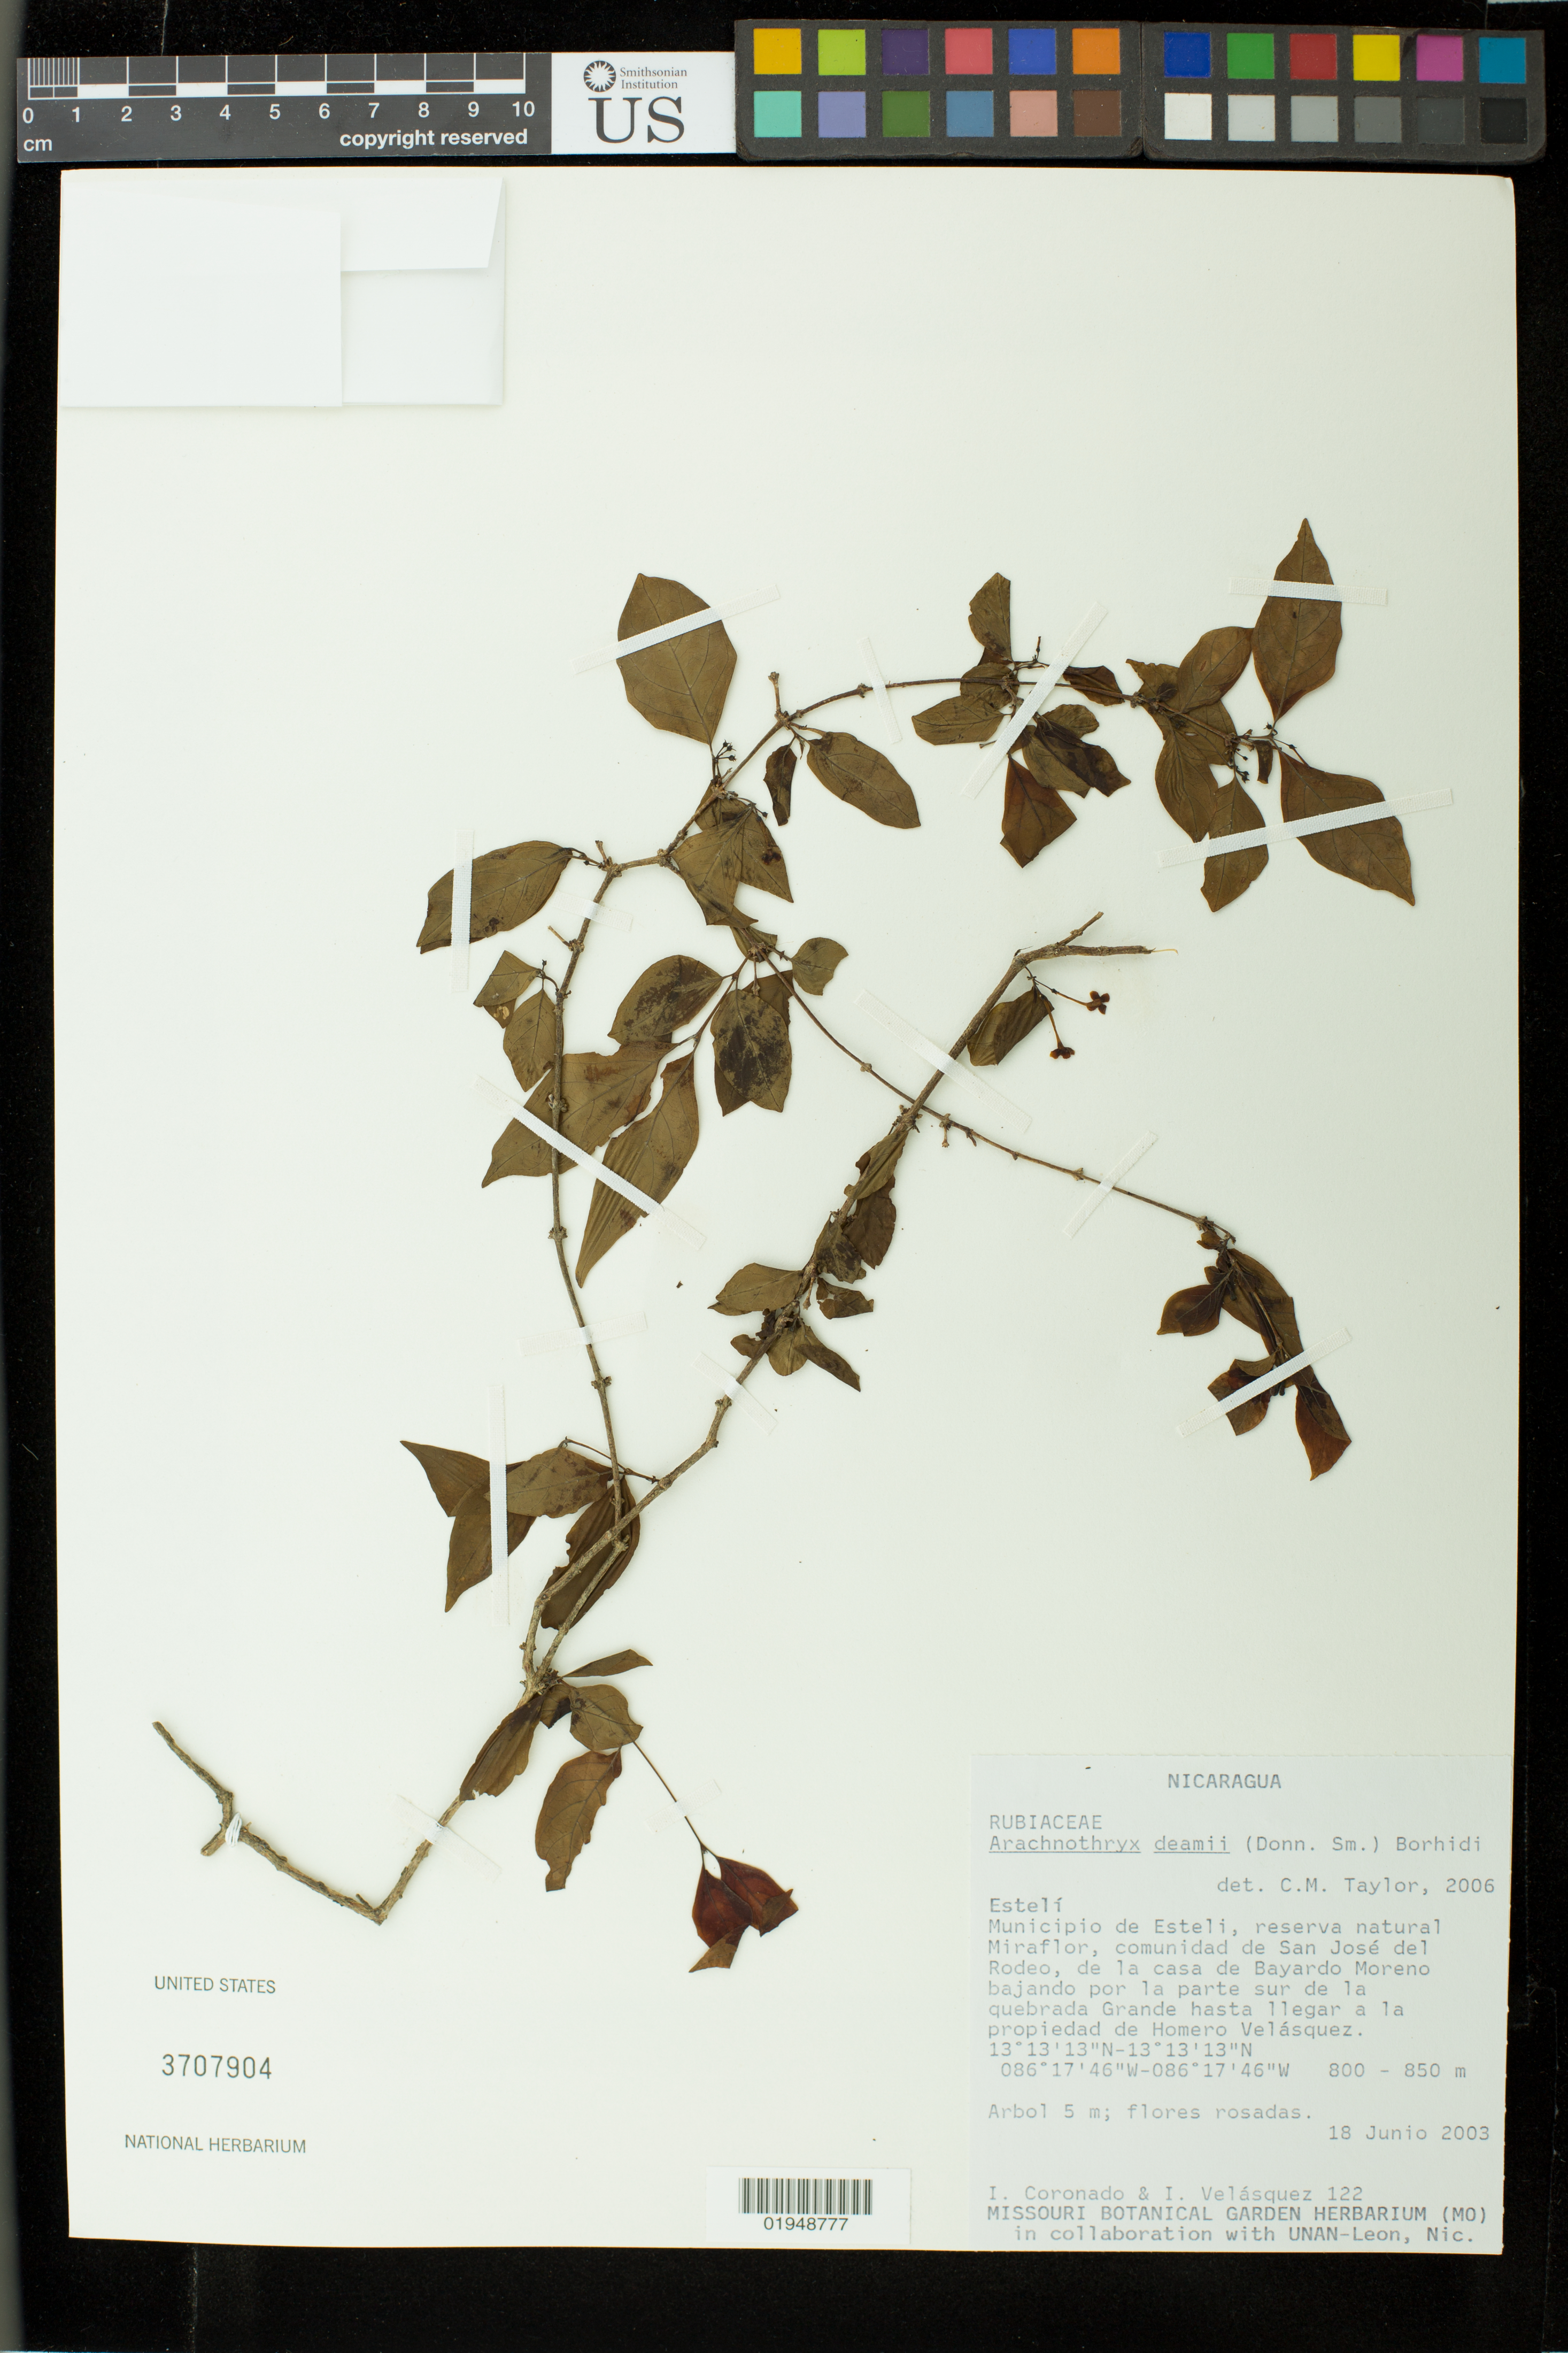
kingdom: Plantae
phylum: Tracheophyta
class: Magnoliopsida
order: Gentianales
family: Rubiaceae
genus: Arachnothryx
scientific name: Arachnothryx deamii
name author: (Donn. Sm.) Borhidi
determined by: Taylor, Charlotte M.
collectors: I. Coronado & I. Velásquez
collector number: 122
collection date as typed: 18 Junio 2003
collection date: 2003-06-18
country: Nicaragua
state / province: Estelí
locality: Reserva natural de Miraflor, comunidad de San Jose del Rodeo, de la casa de Bayardo Moreno bajando por la parte sur de la quebrada Grande hasta llegar a la propiedad de Homero Velasquez.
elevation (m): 800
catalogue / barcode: US 3707904